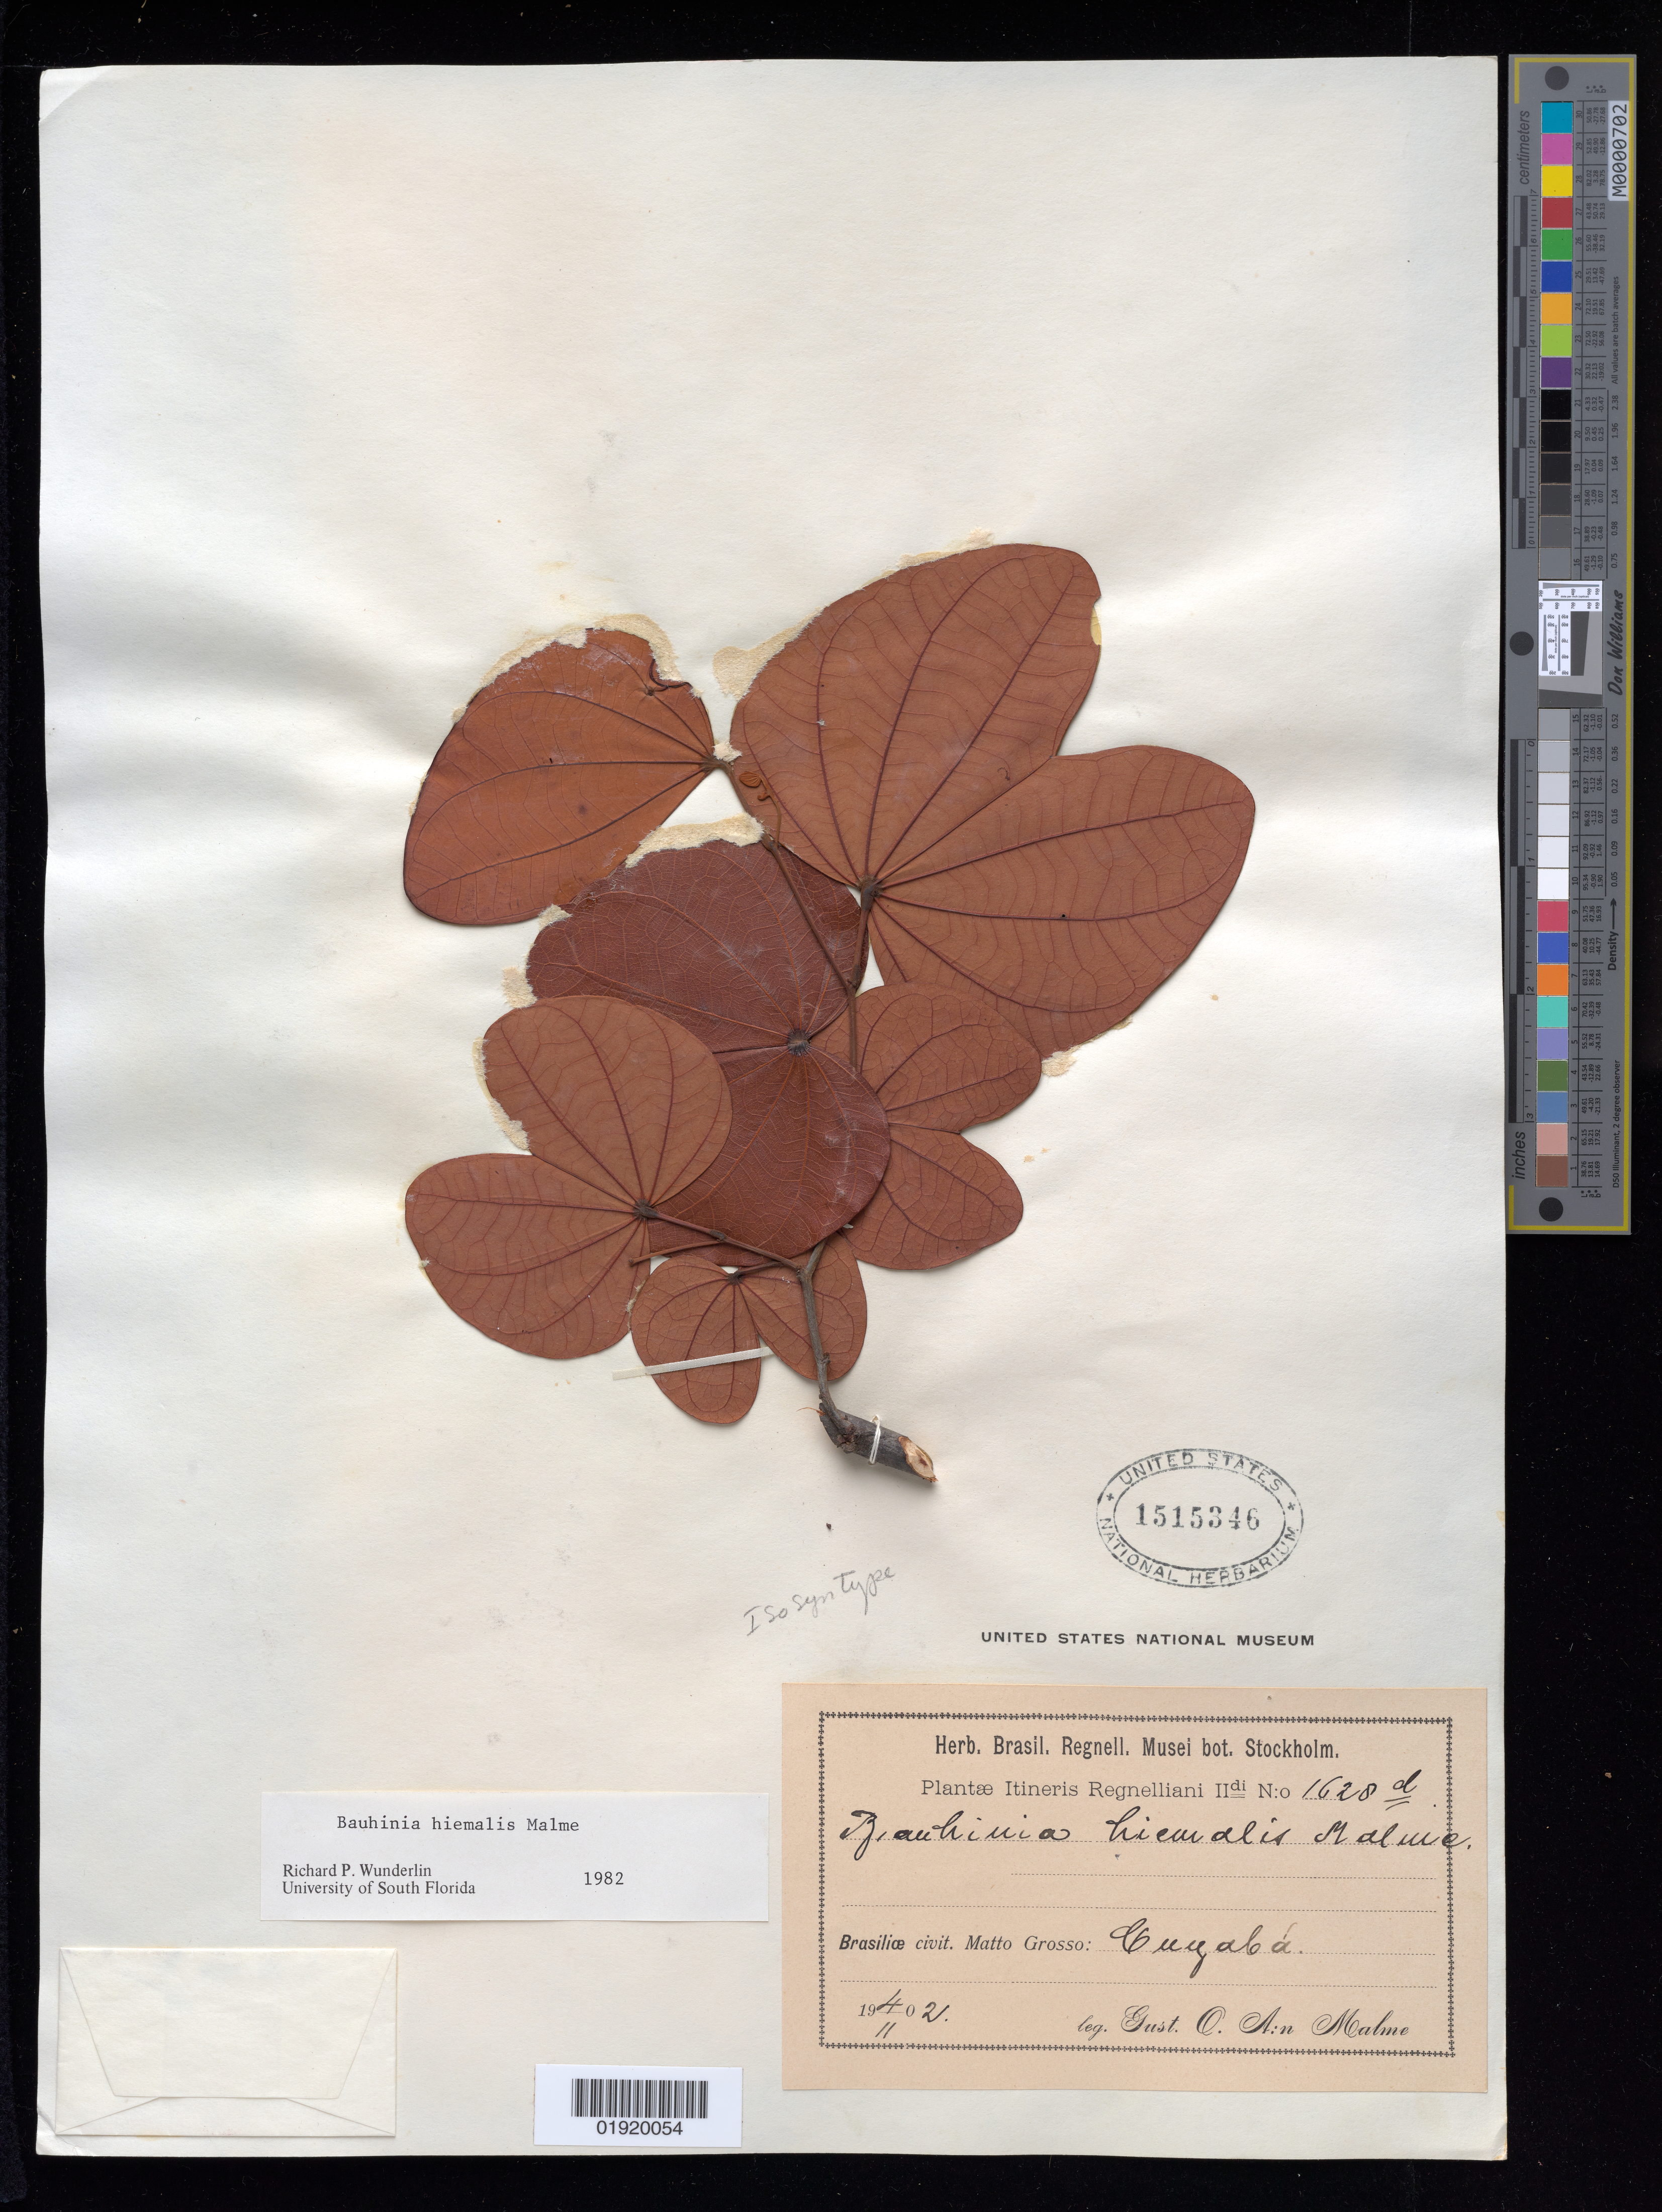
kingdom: Plantae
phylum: Tracheophyta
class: Magnoliopsida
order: Fabales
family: Fabaceae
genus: Bauhinia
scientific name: Bauhinia hiemalis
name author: Malme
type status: Syntype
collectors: G. O. A. Malme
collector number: II 1628 d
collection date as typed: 19 4/11 02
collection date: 1902-11-04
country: Brazil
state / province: Mato Grosso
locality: Matto Grosso: Cuyabá.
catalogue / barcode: US 1515346